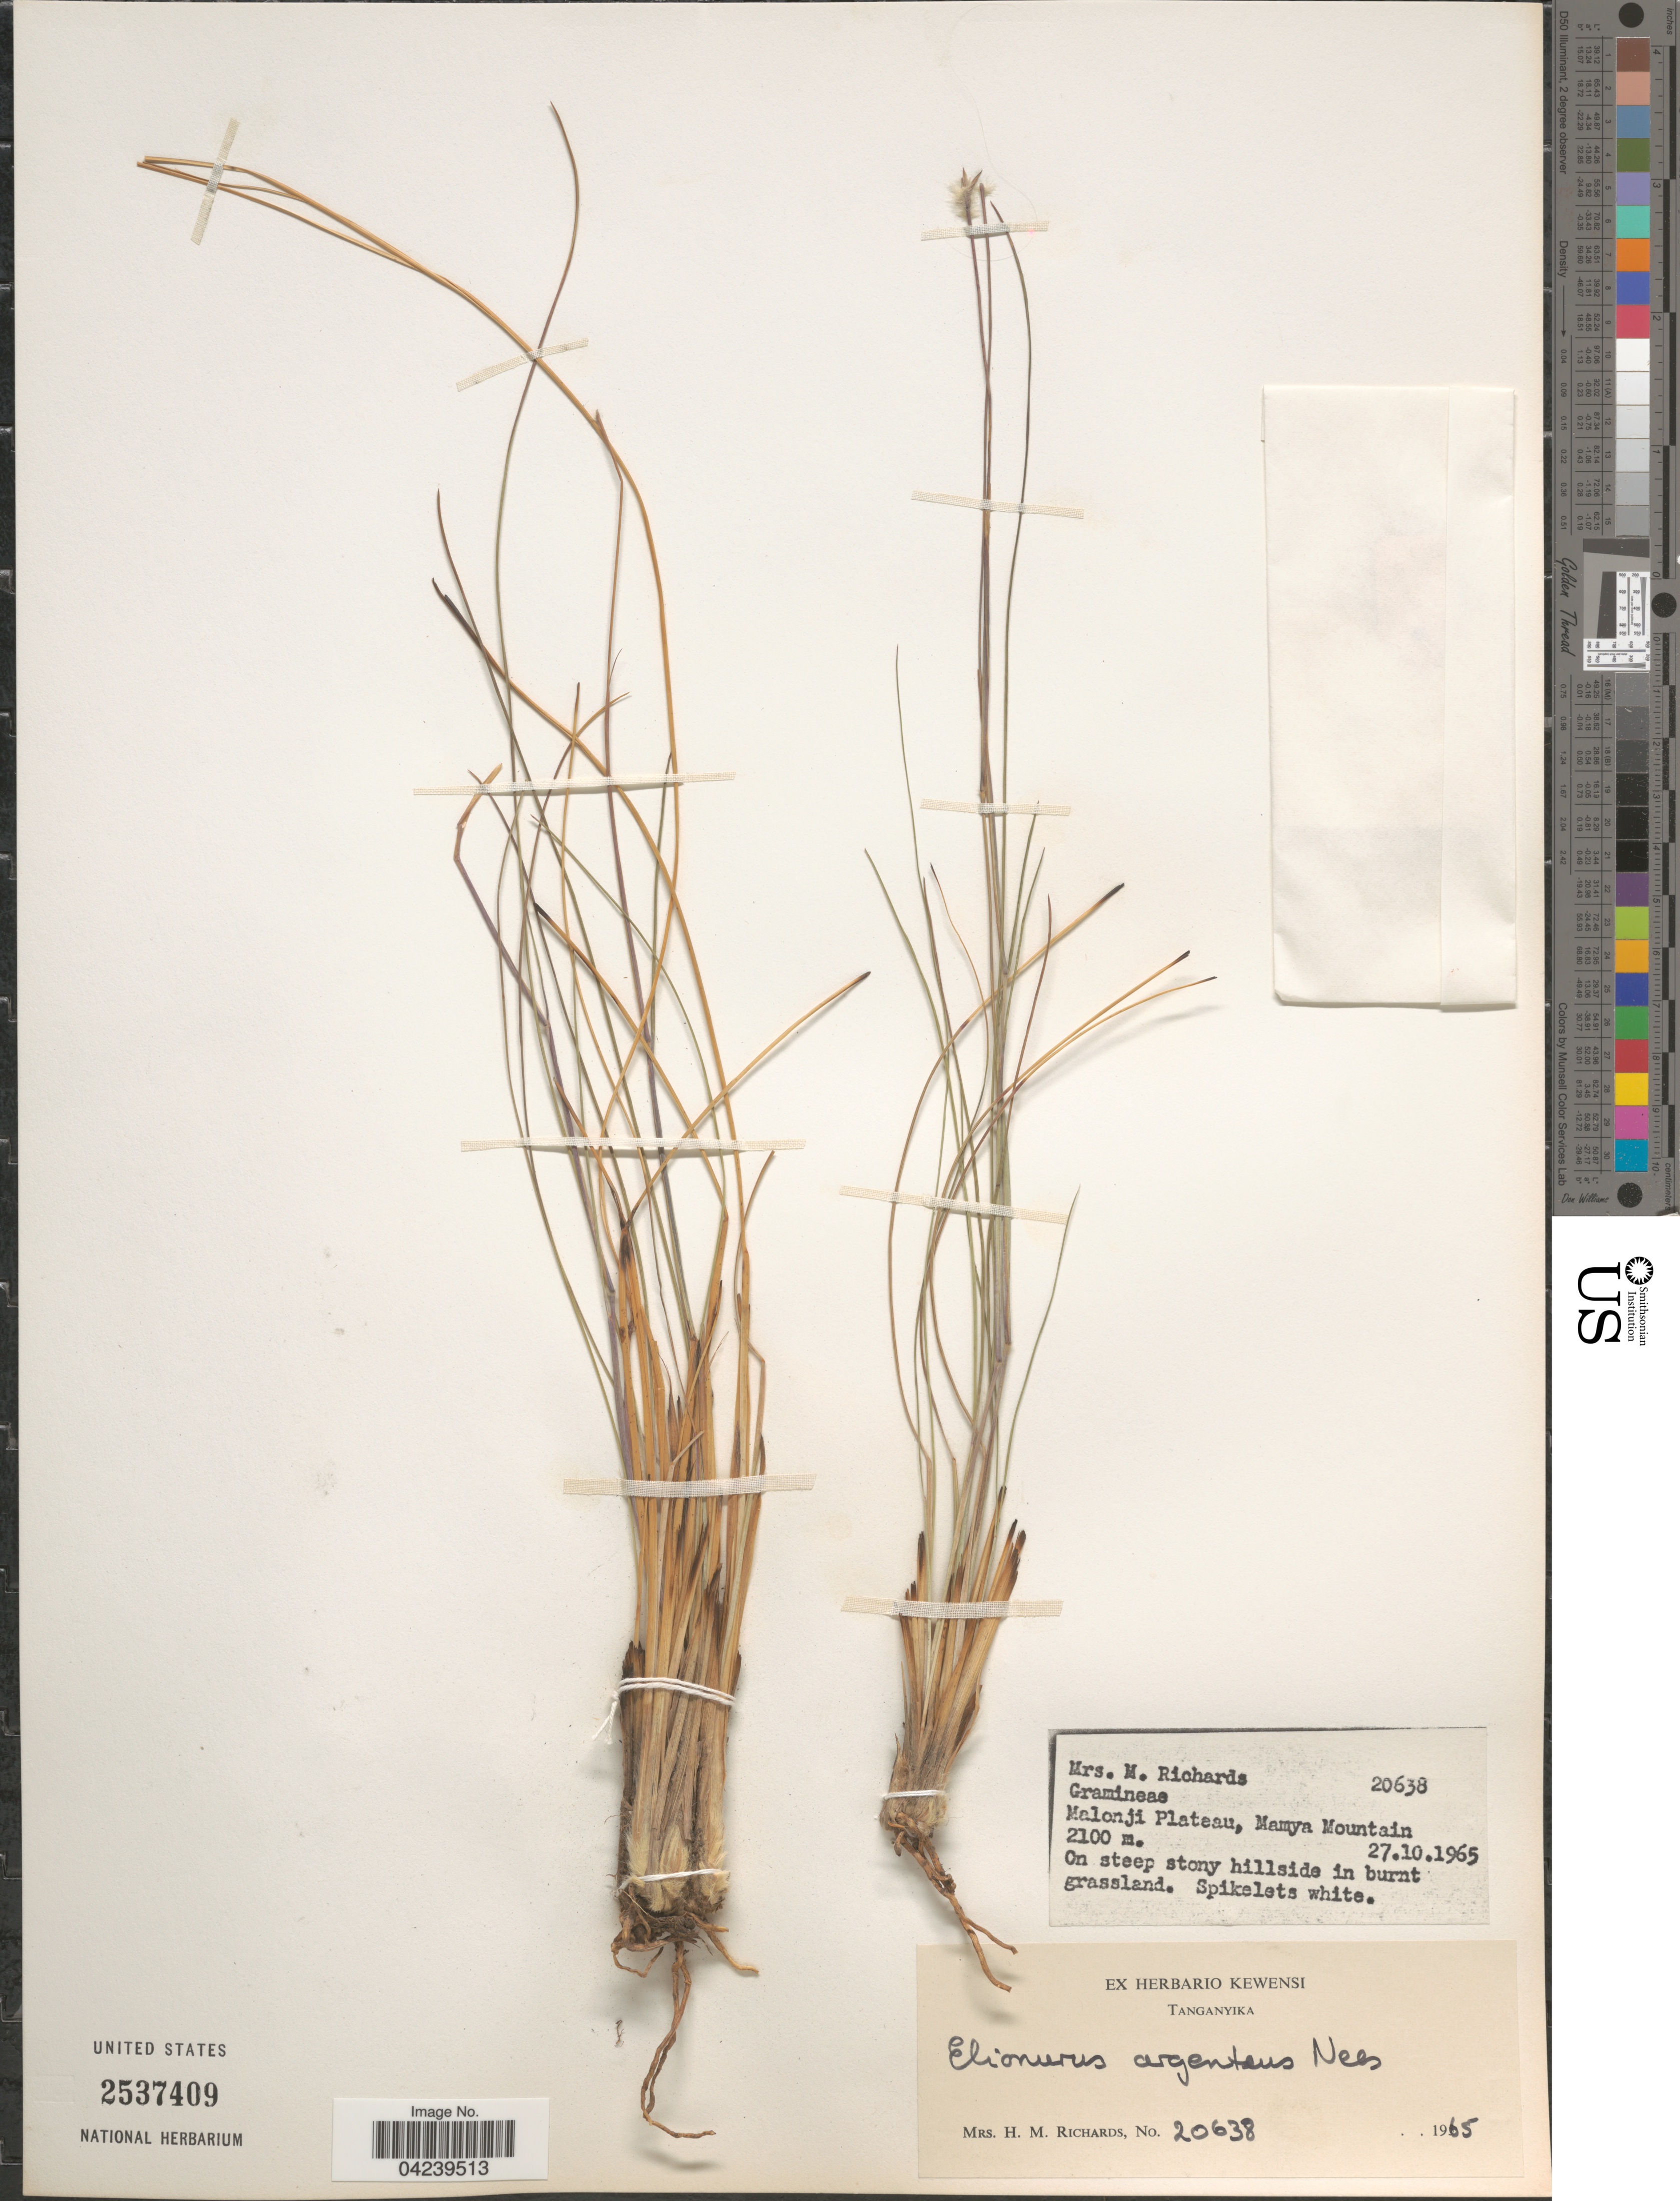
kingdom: Plantae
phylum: Tracheophyta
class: Liliopsida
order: Poales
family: Poaceae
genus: Elionurus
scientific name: Elionurus muticus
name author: (Spreng.) Kuntze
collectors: H. Richards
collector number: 20638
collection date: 1965-10-27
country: Tanzania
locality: Malonji Plateau, Mamya Mountain. Tanganyika.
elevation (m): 2100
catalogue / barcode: US 2537409